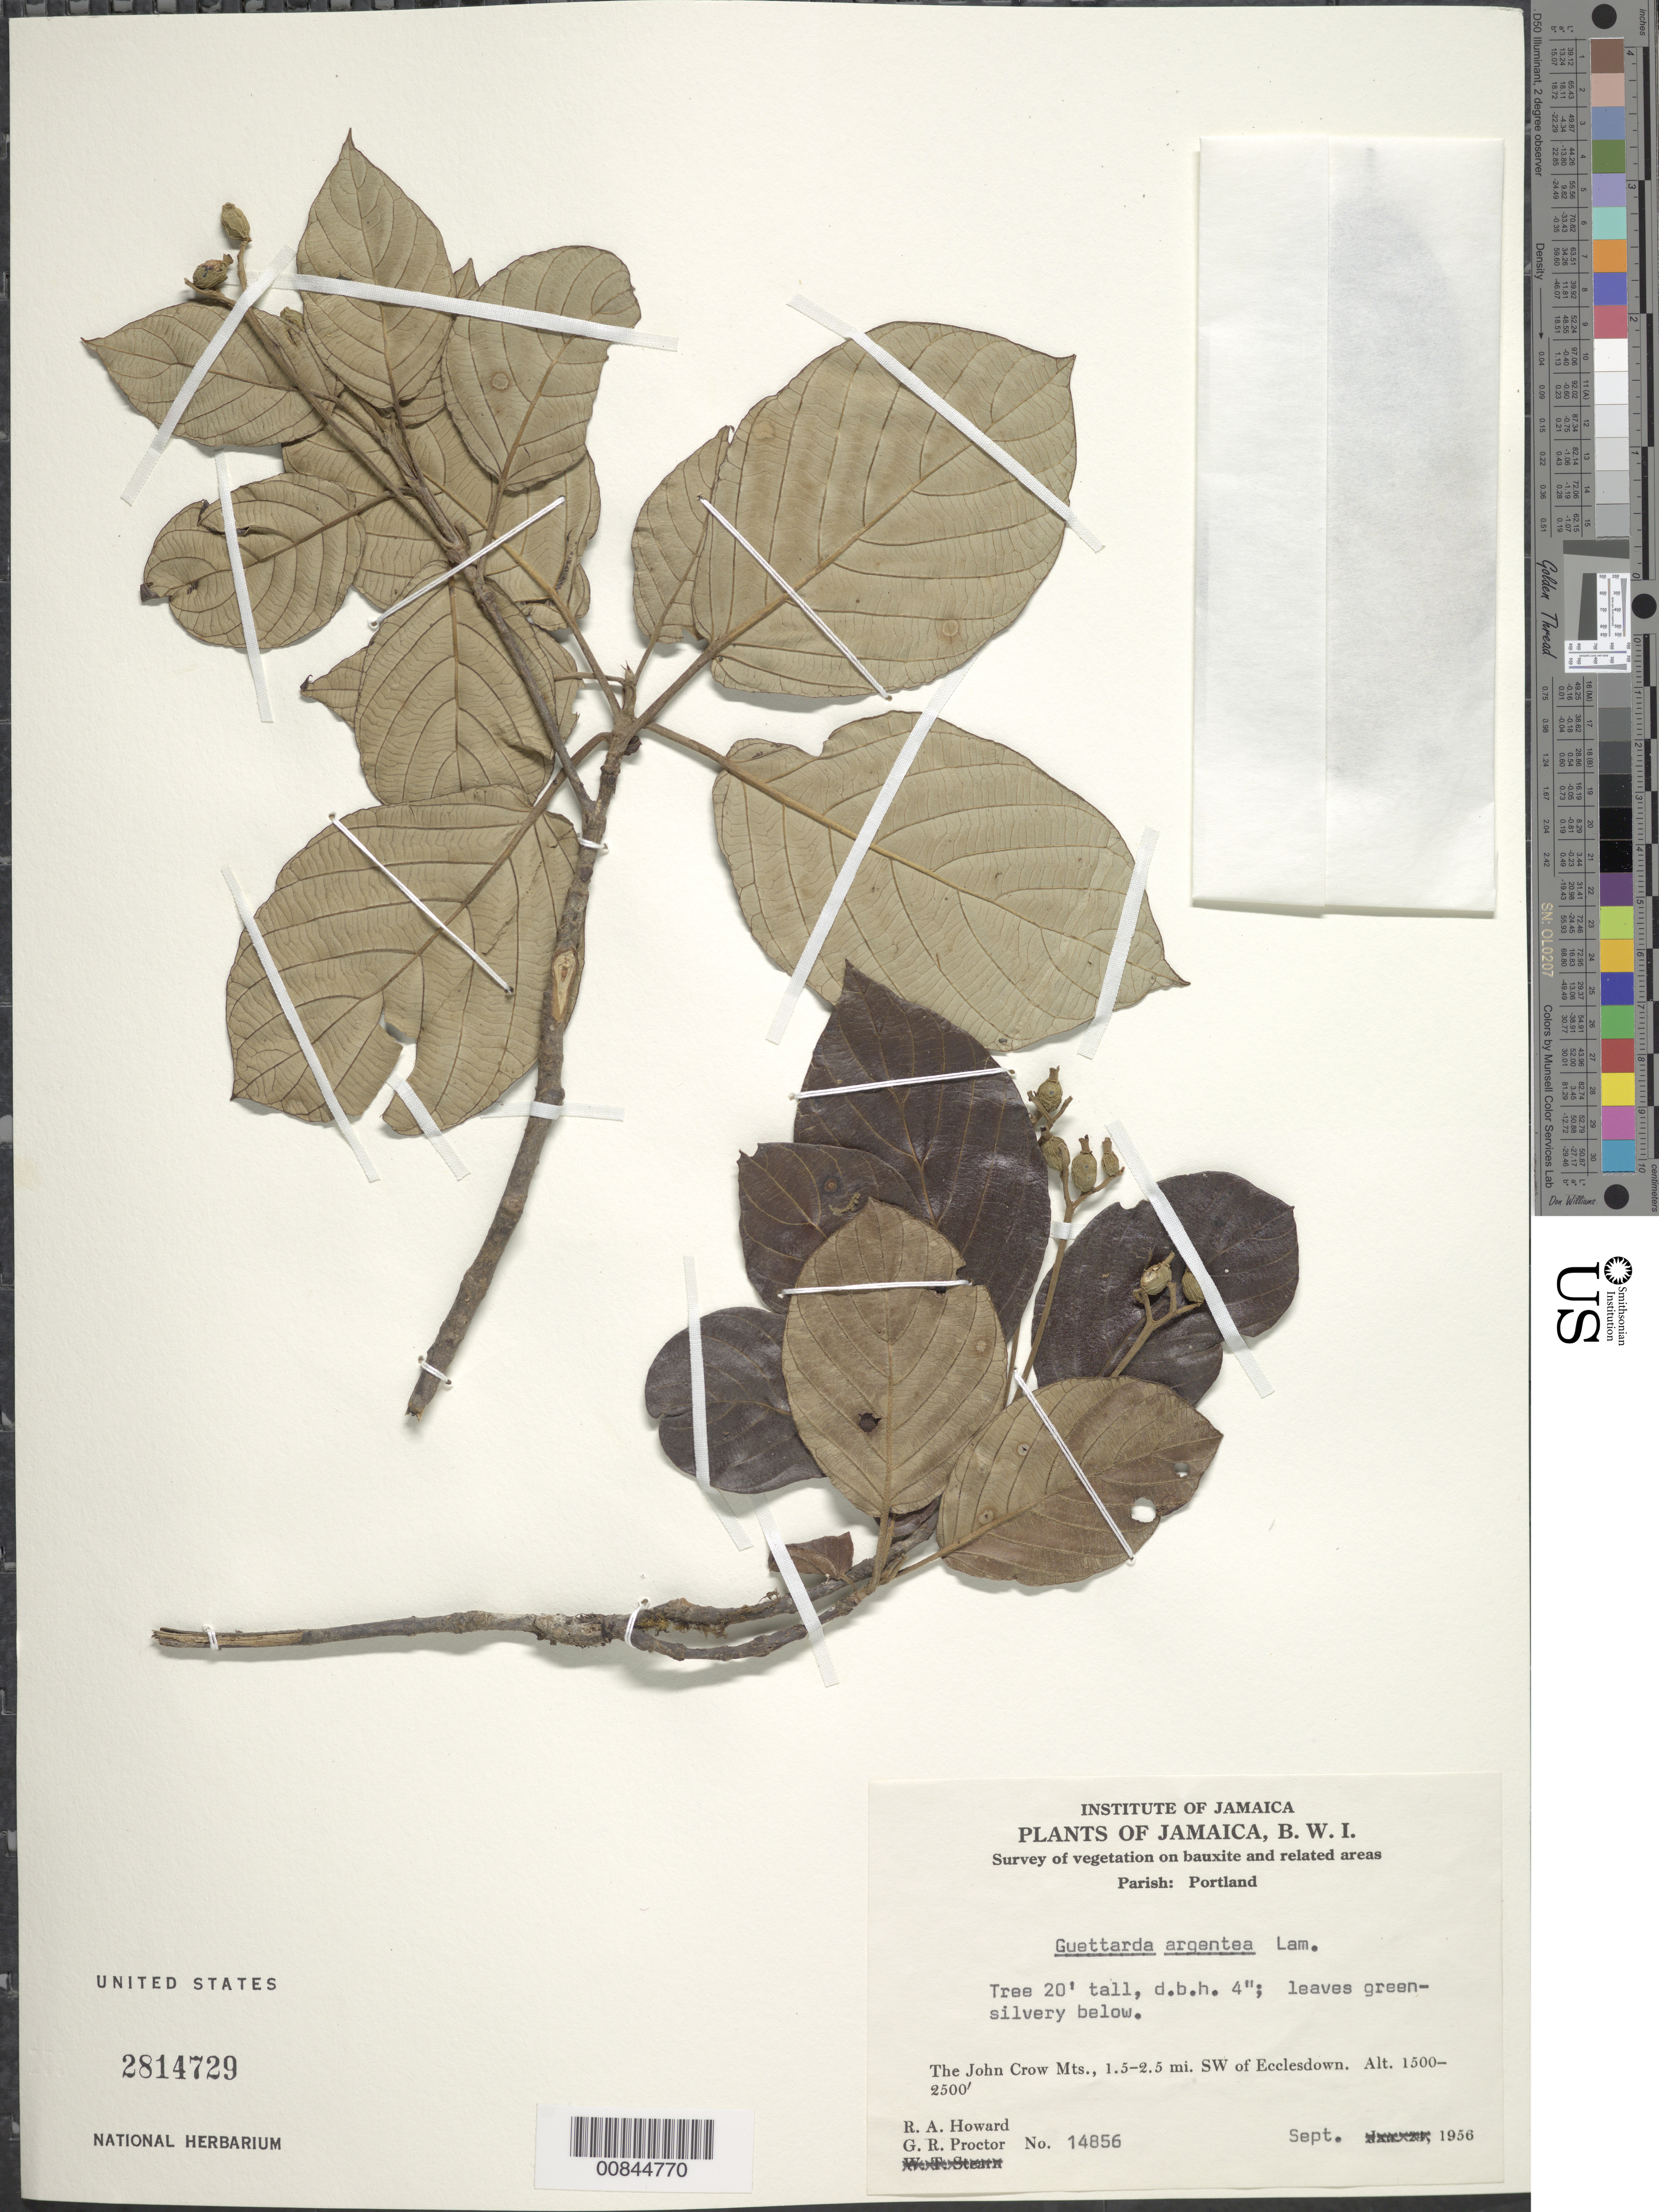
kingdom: Plantae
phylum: Tracheophyta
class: Magnoliopsida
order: Gentianales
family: Rubiaceae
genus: Guettarda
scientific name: Guettarda argentea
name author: Lam.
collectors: R. A. Howard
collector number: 14856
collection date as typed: Sep 1956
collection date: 1956-09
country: Jamaica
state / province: Portland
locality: The John Crow Mountains, 1.5-2.5 mi. SW of Ecclesdown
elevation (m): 457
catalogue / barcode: US 2814729